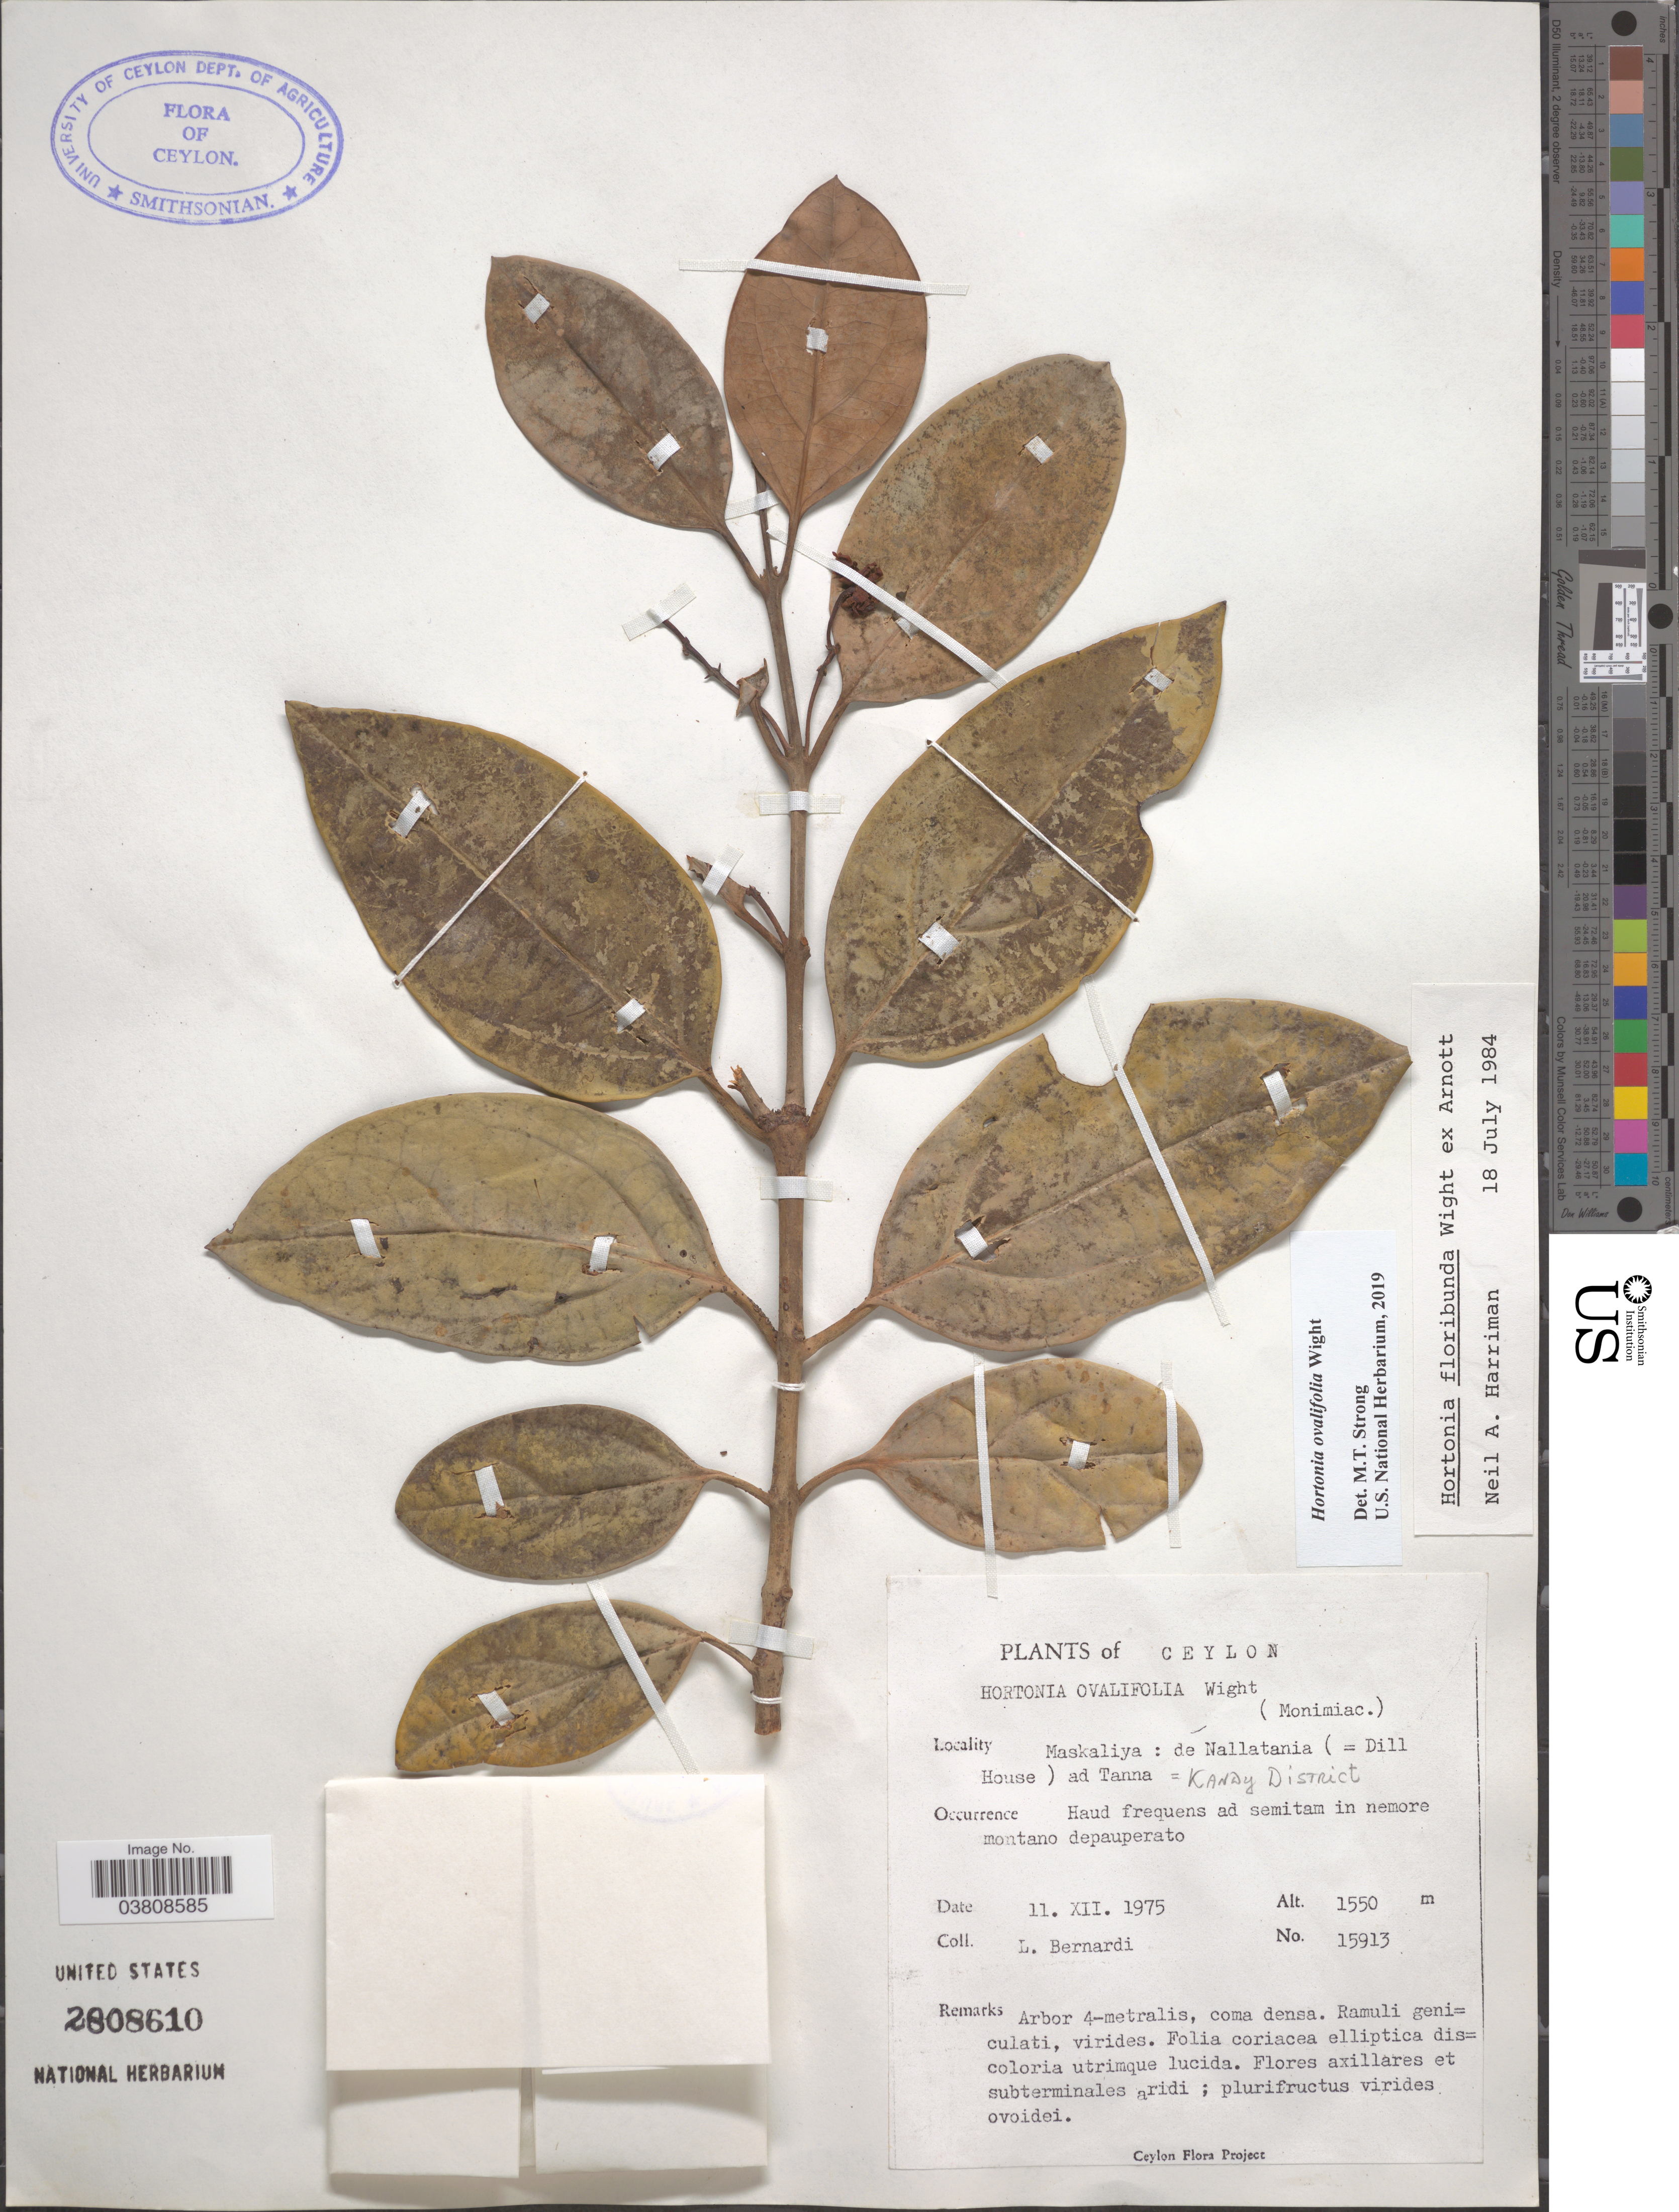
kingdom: Plantae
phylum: Tracheophyta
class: Magnoliopsida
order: Laurales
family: Monimiaceae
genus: Hortonia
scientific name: Hortonia ovalifolia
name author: Wight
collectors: L. Bernardi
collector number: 15913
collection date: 1975-12-11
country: Sri Lanka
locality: Ceylon. Maskaliya: de Nallatania (= Dill House) ad Tanna = Kandy District.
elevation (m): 1550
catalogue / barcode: US 2808610